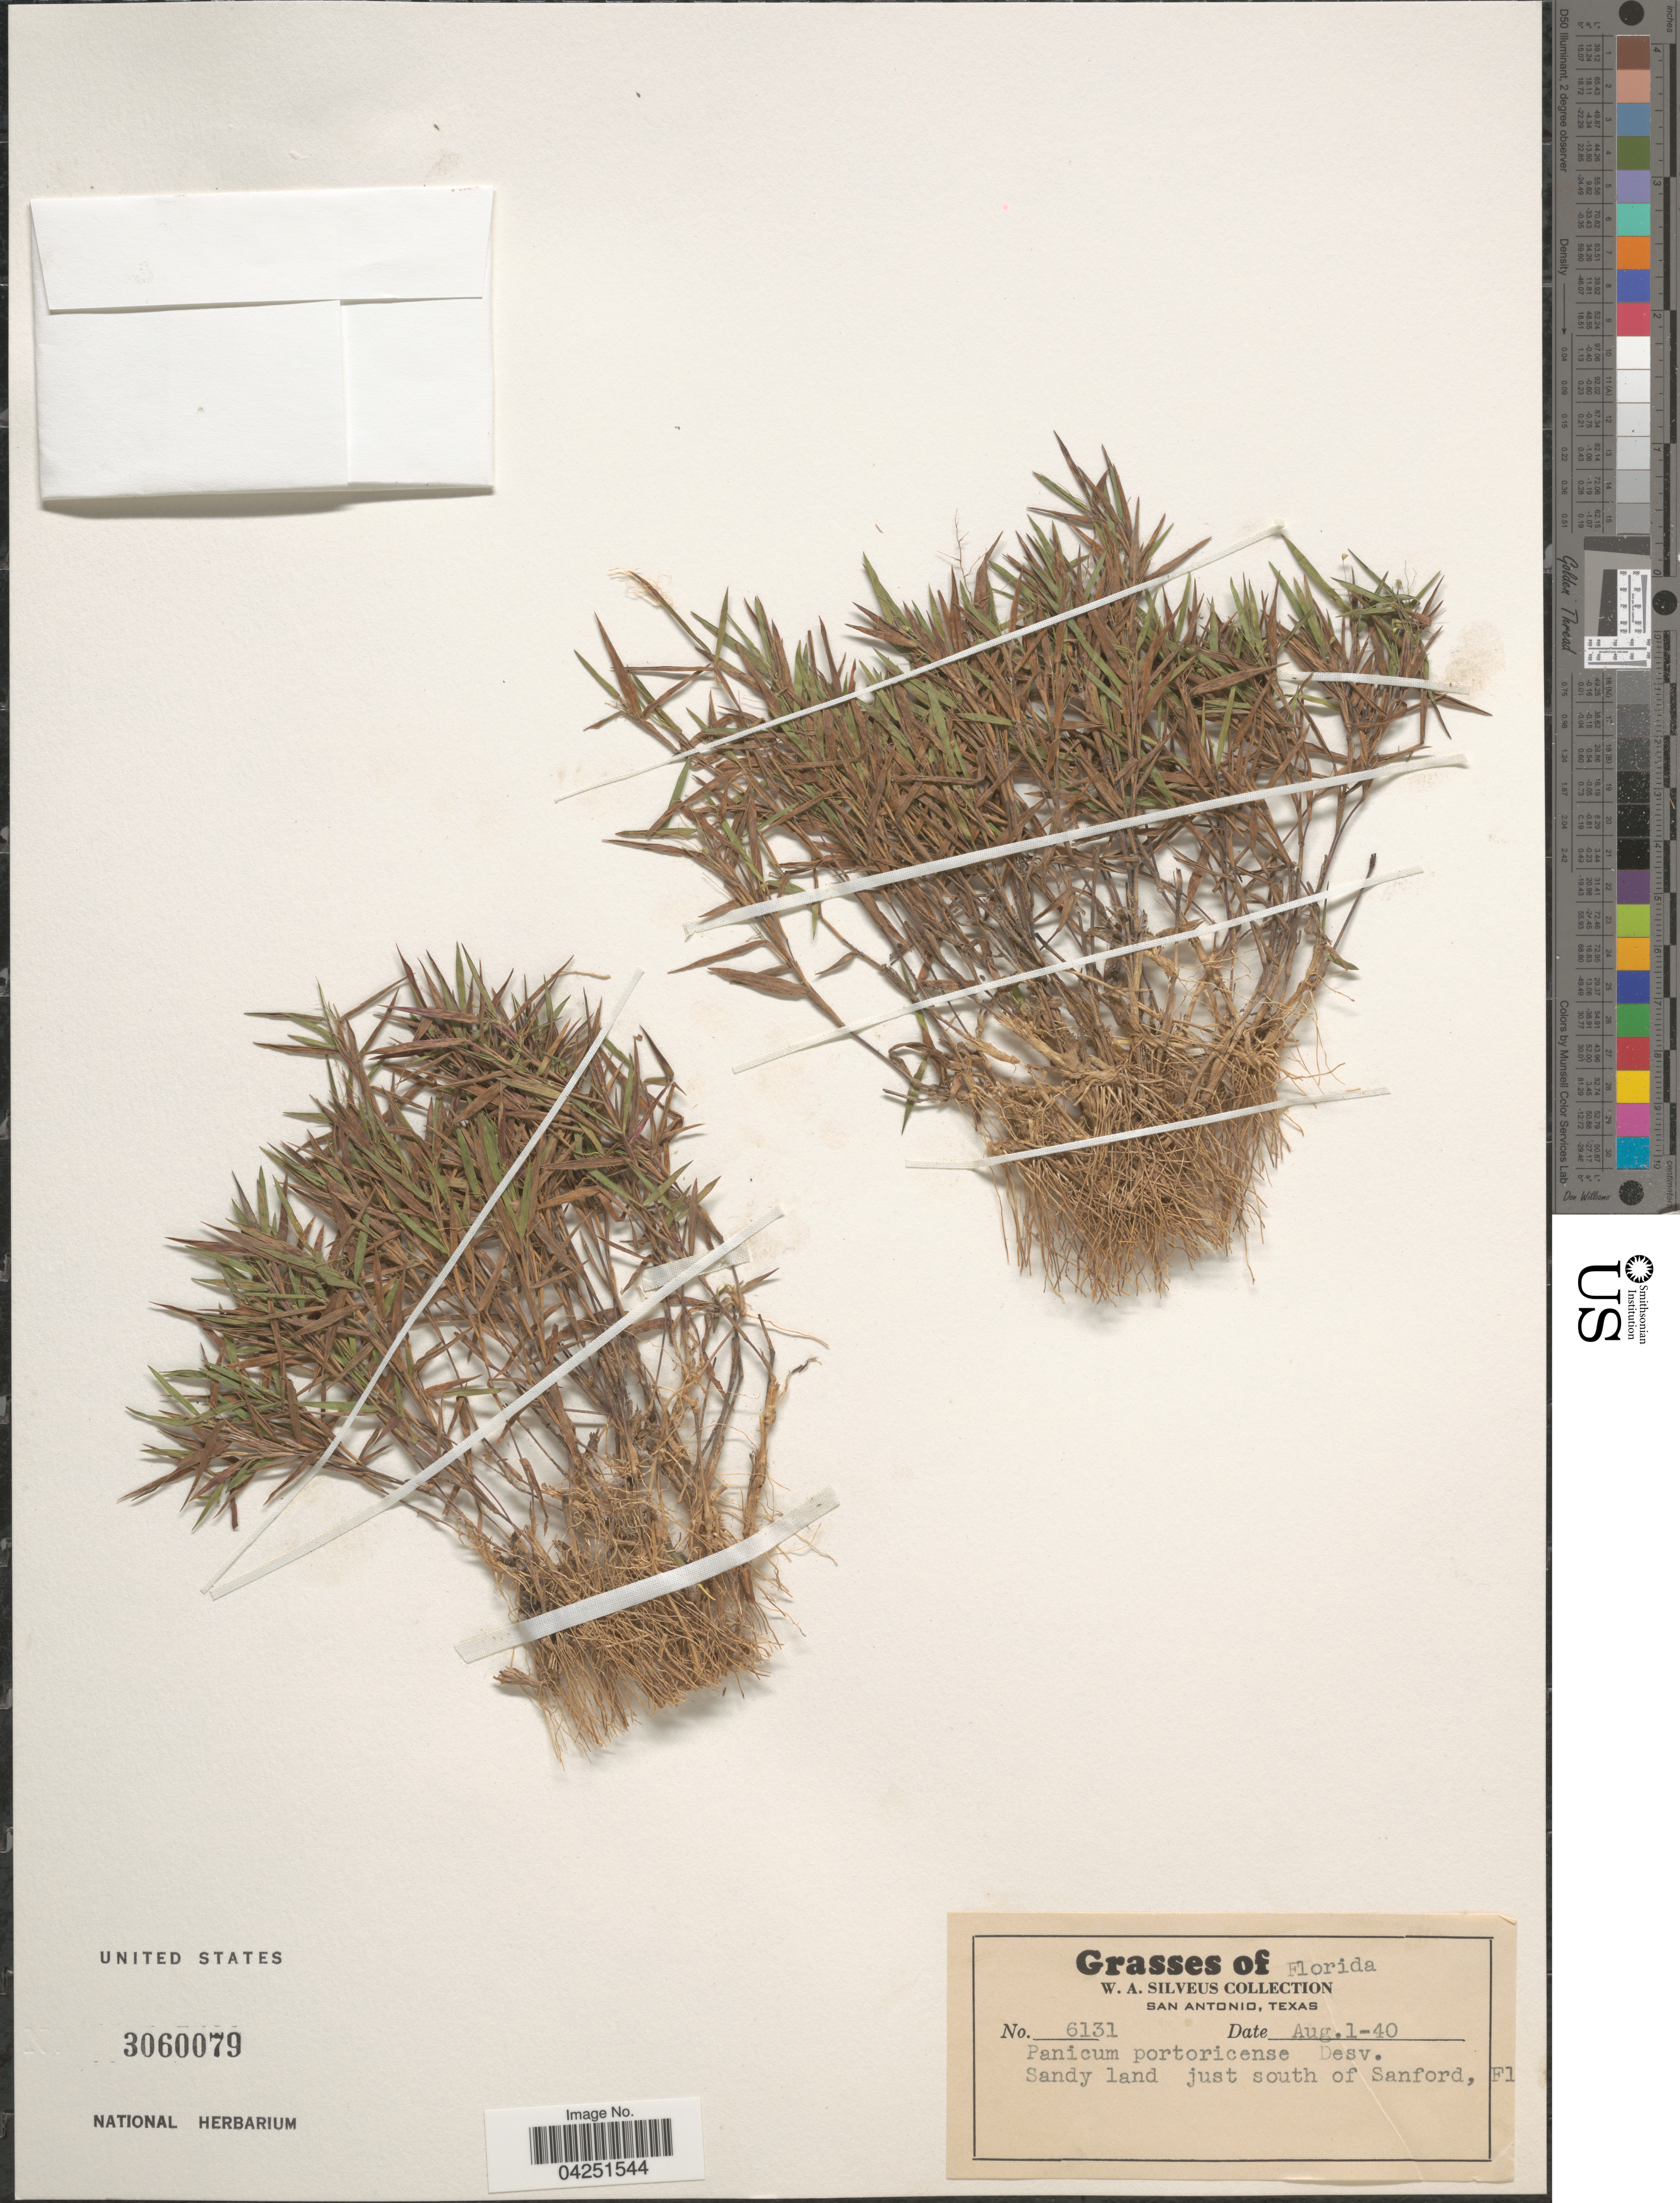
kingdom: Plantae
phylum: Tracheophyta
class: Liliopsida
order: Poales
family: Poaceae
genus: Dichanthelium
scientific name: Dichanthelium acuminatum var. acuminatum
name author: (Sw.) Gould & C.A. Clark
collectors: W. Silveus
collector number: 6131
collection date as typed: Transcribed d/m/y: 1/8/40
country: United States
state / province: Florida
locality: Sandy land just south of Sanford.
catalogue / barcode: US 3060079